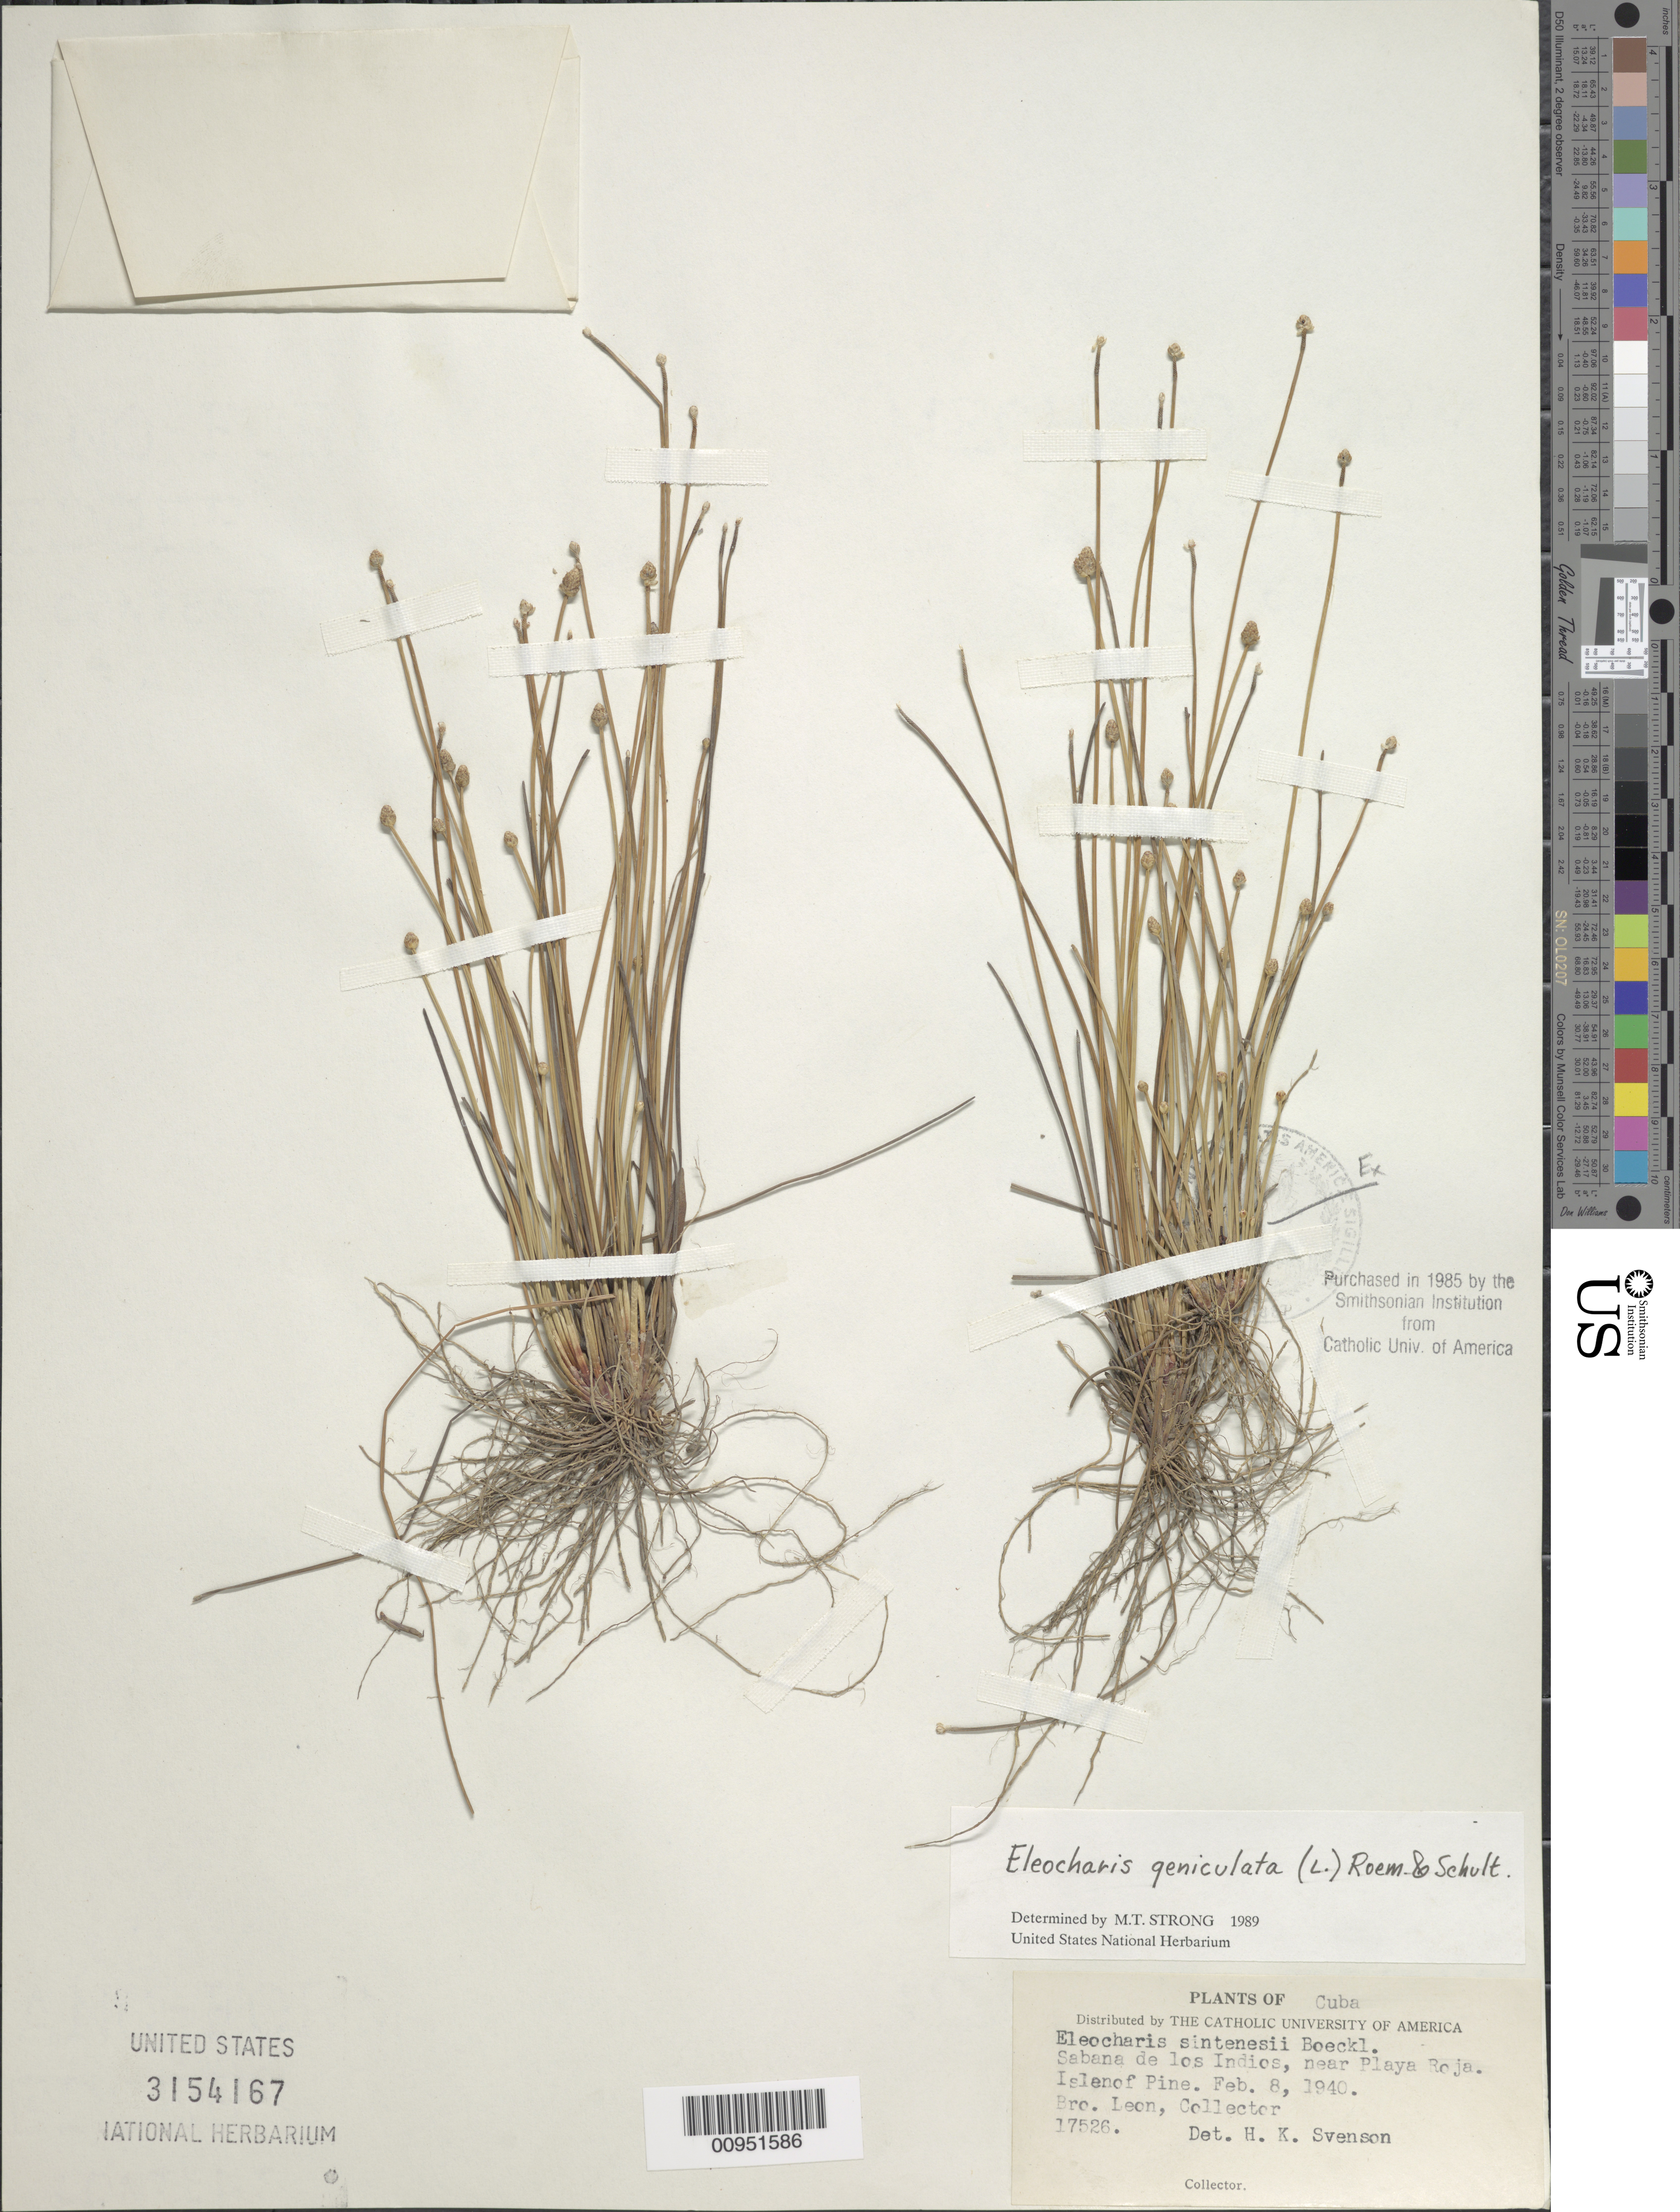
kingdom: Plantae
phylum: Tracheophyta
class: Liliopsida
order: Poales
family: Cyperaceae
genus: Eleocharis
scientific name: Eleocharis geniculata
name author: (L.) Roem. & Schult.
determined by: Strong, M. T., (US), Smithsonian Institution - National Museum of Natural History (UNITED STATES)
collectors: Bro. León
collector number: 17526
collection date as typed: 08 Feb 1940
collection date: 1940-02-08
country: Cuba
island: Isla de la Juventud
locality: Sabana de los Indios, near Playa Roja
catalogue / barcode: US 3154167